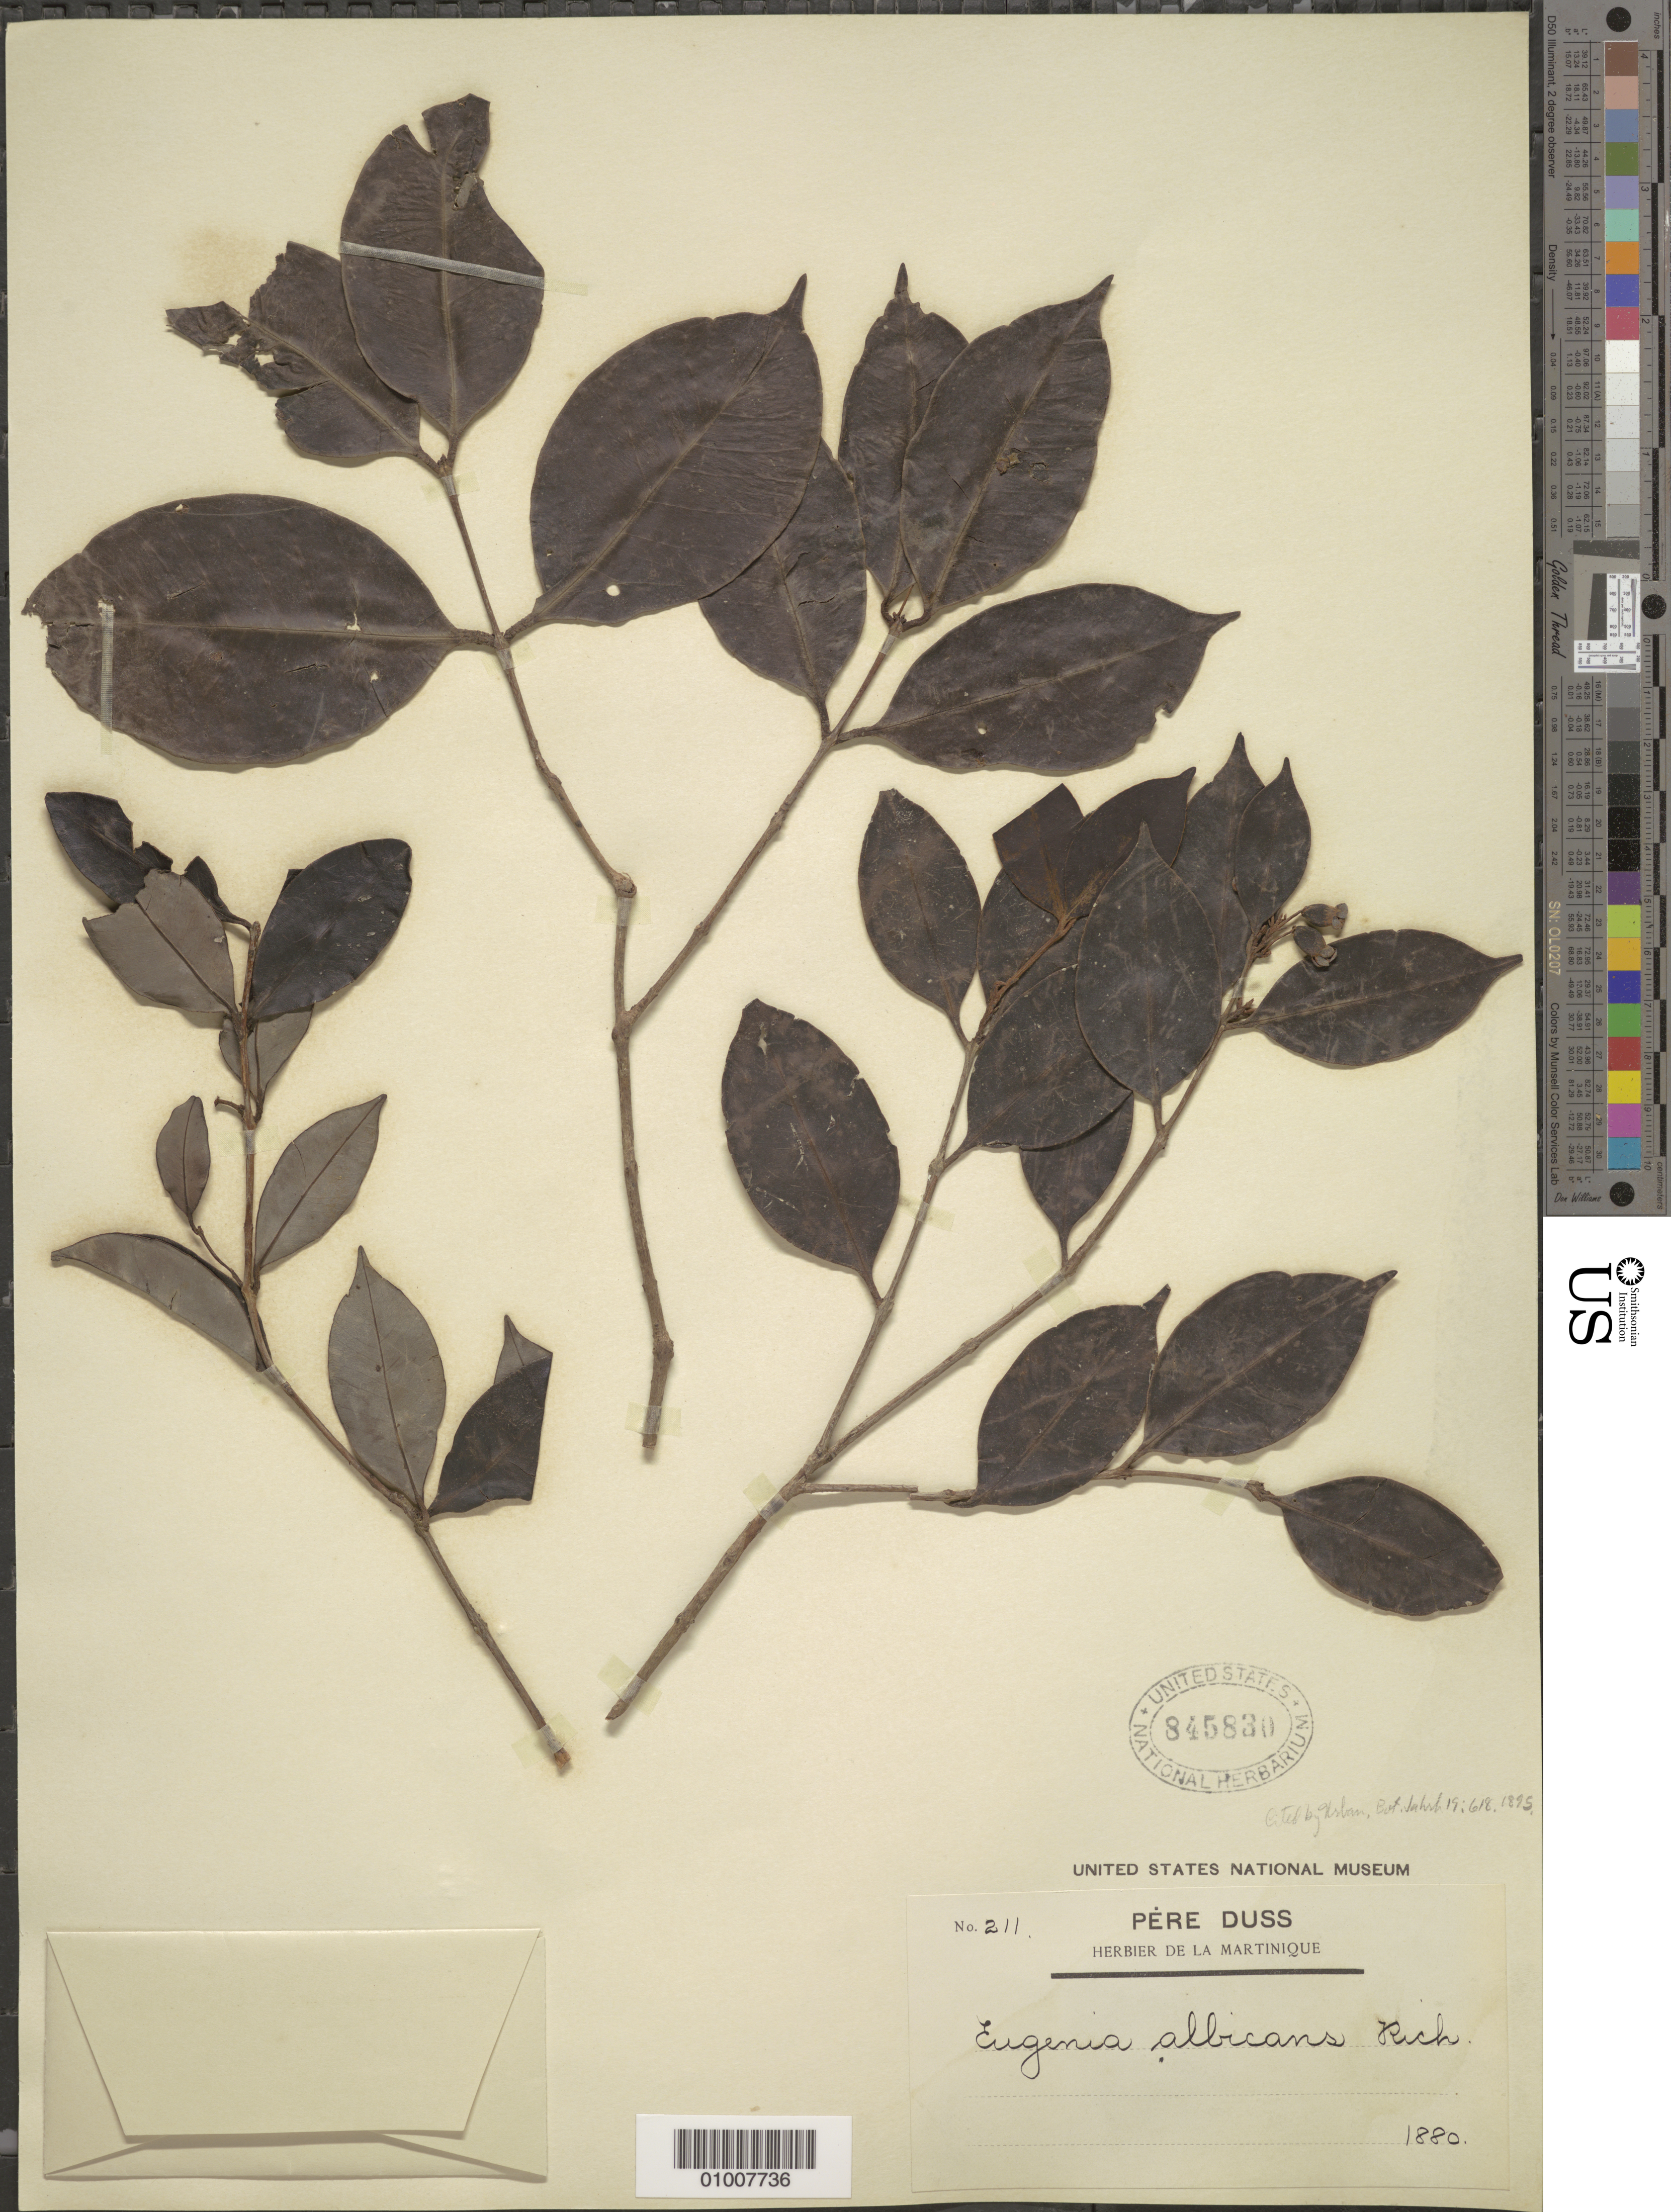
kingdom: Plantae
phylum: Tracheophyta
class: Magnoliopsida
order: Myrtales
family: Myrtaceae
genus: Eugenia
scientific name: Eugenia albicans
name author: (O. Berg) Urb.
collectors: Père Duss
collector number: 211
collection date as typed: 1880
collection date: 1880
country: Martinique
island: Martinique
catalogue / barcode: US 845830